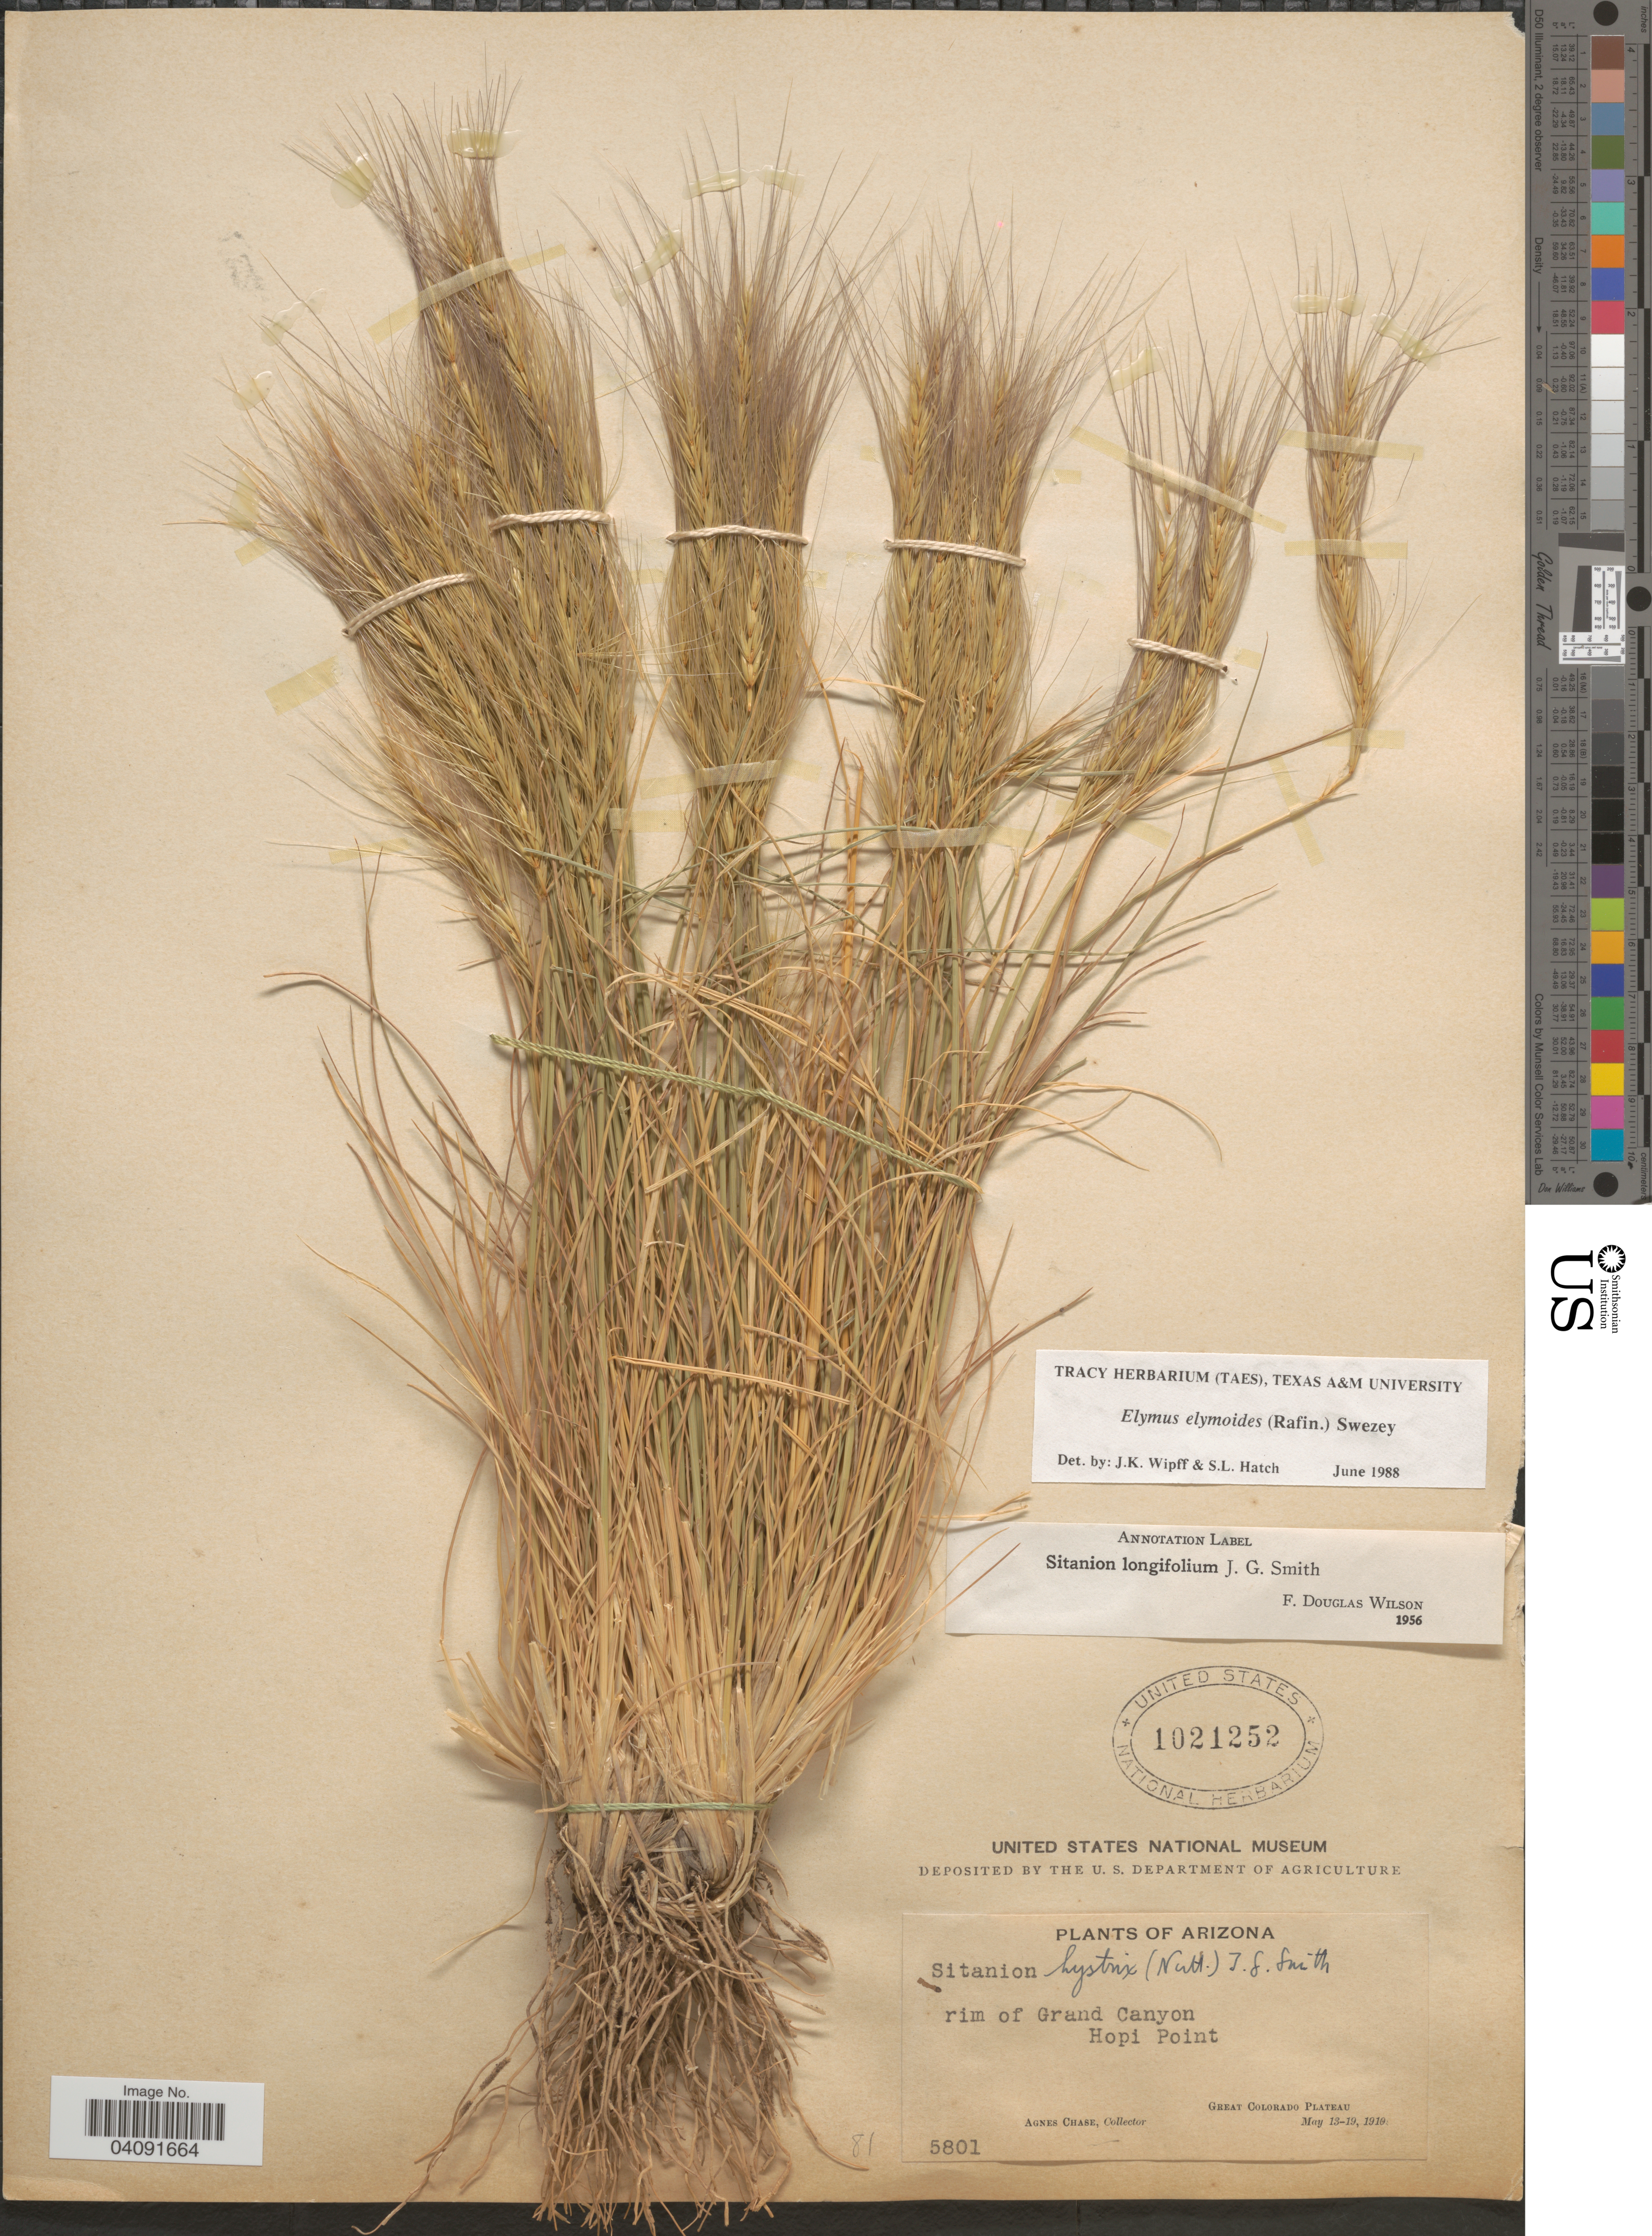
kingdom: Plantae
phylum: Tracheophyta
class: Liliopsida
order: Poales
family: Poaceae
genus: Elymus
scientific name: Elymus elymoides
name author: (Raf.) Swezey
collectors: A. Chase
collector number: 5801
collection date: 1919-05-13/1919-05-19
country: United States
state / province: Arizona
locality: Rim of Grand Canyon. Hopi Point. Great Colorado Plateau.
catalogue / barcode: US 1021252